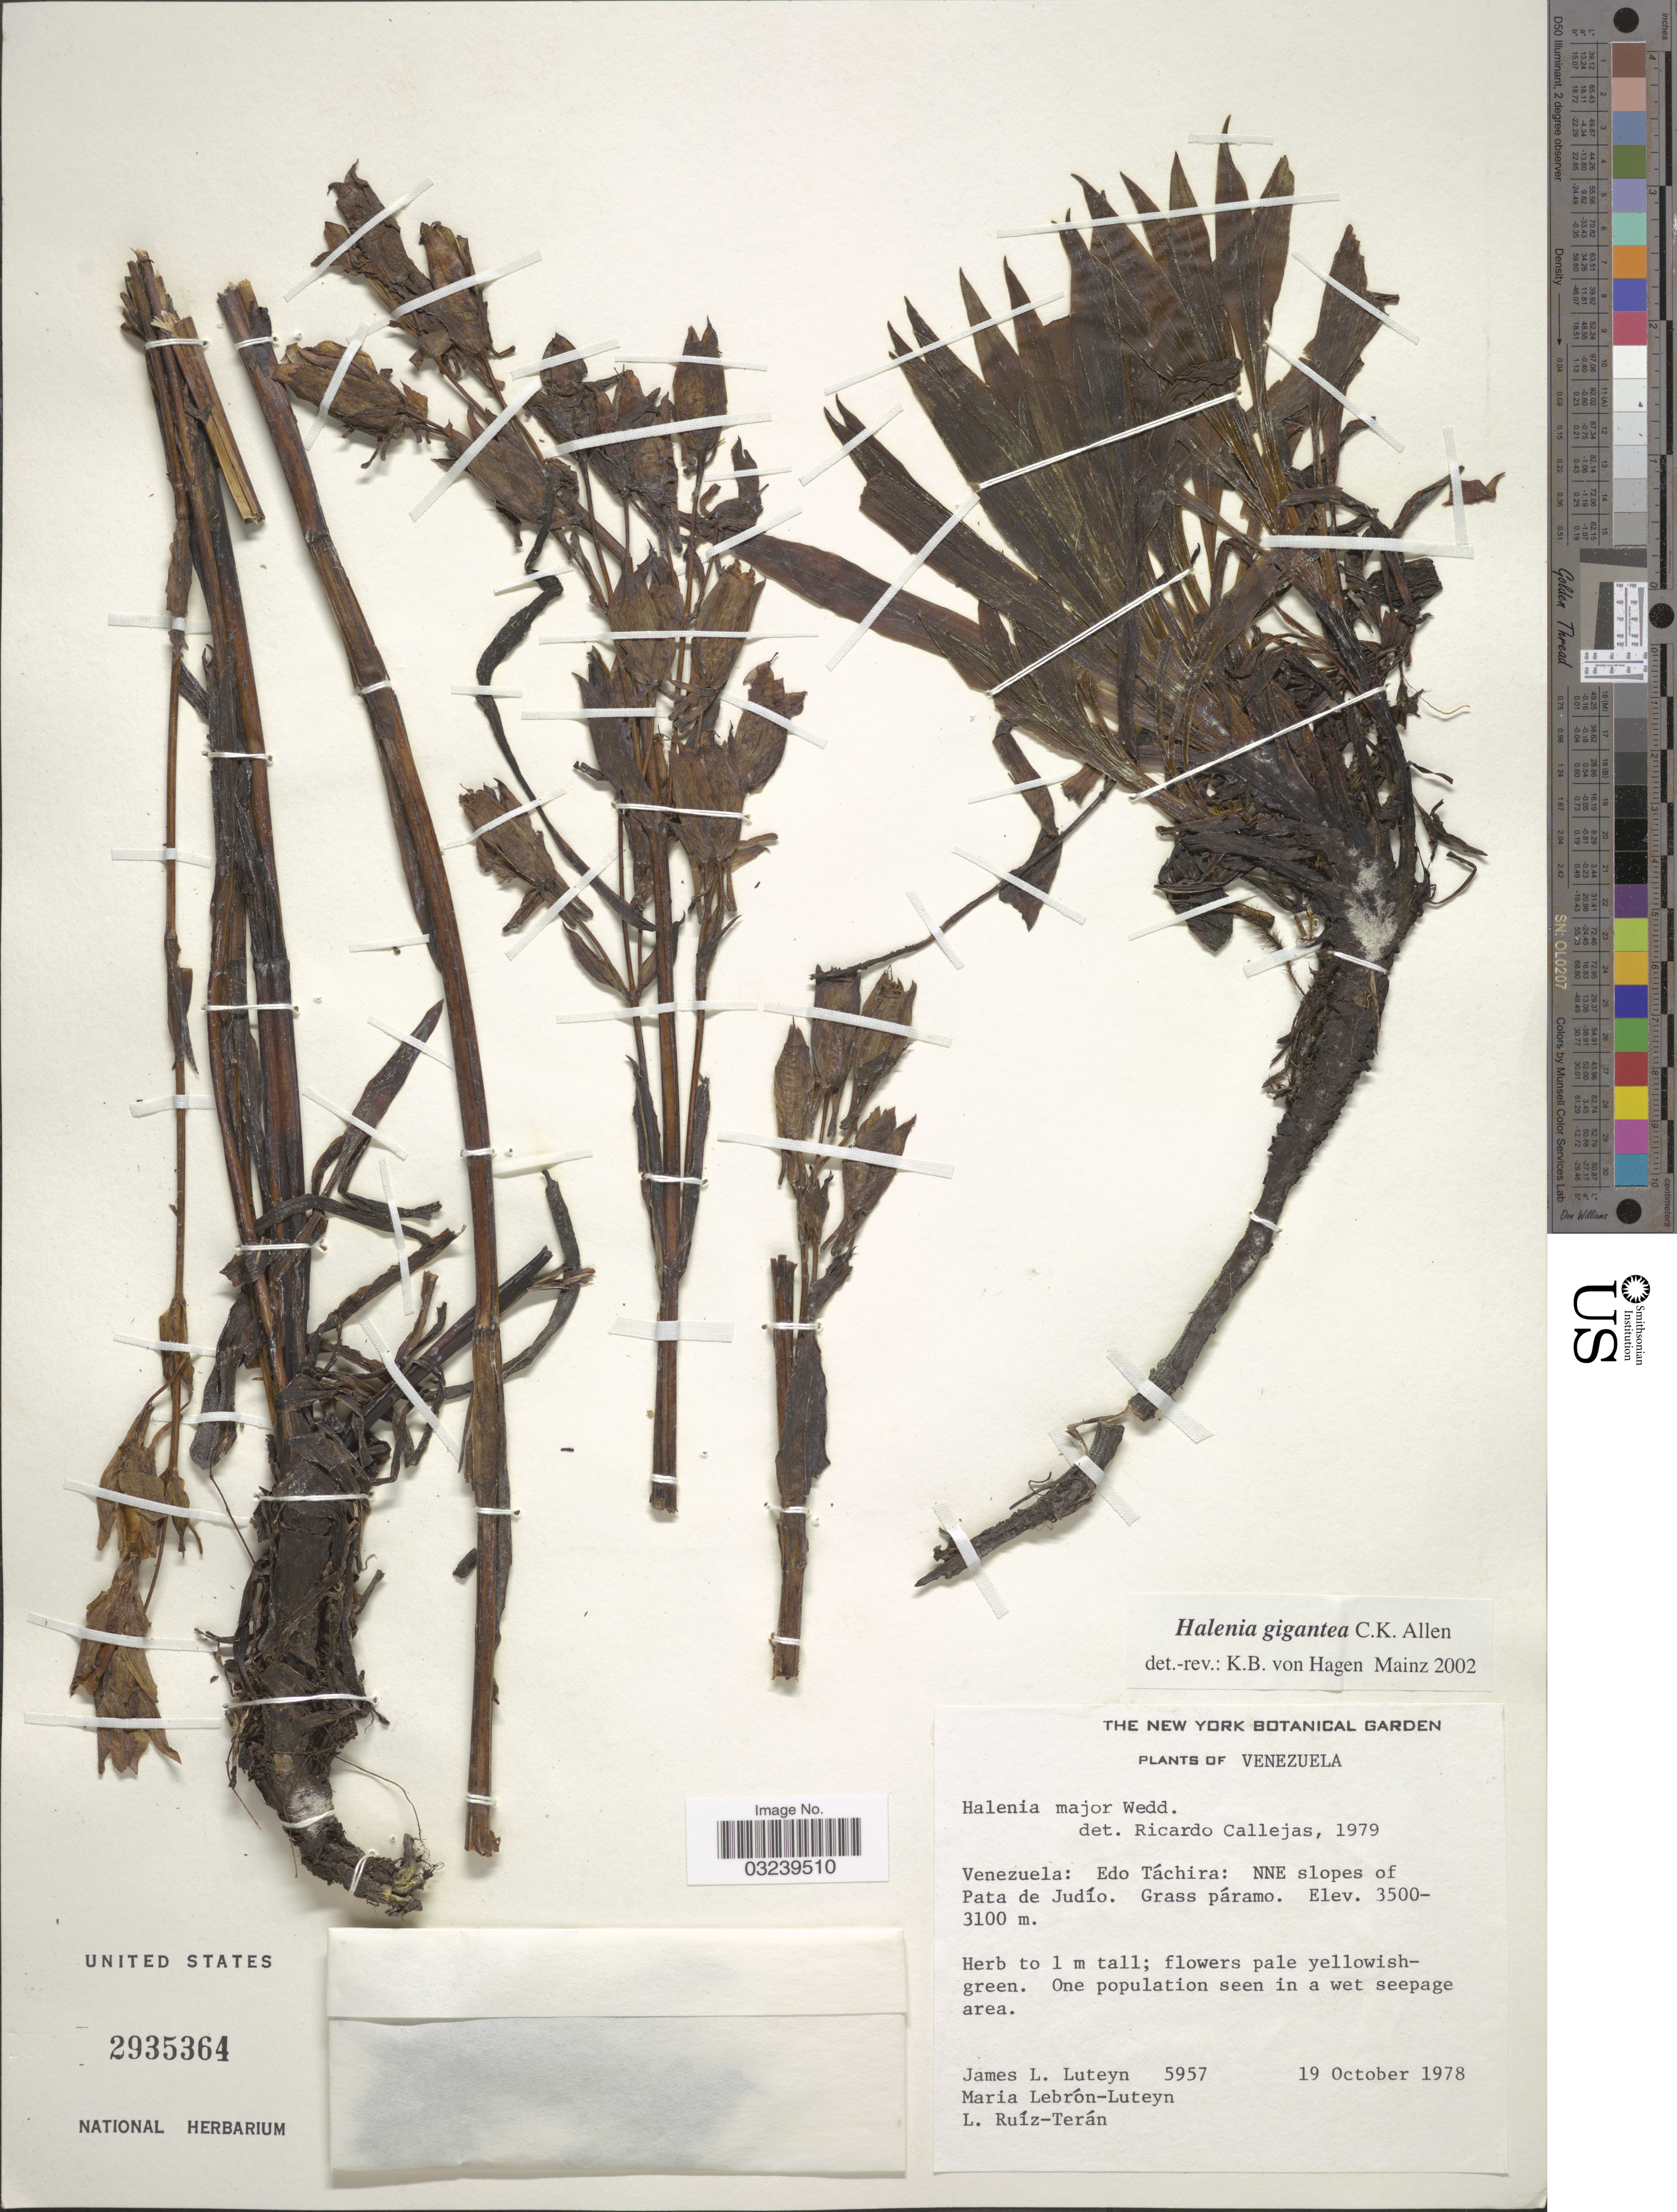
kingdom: Plantae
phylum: Tracheophyta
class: Magnoliopsida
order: Gentianales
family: Gentianaceae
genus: Halenia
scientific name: Halenia gigantea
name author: C.K. Allen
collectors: J. Luteyn, M. L. Lebrón-Luteyn & L. E. Ruíz-Terán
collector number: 5957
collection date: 1978-10-19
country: Venezuela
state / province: Tachira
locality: NNE slopes of Pata de Judío, Grass páramo.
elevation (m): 3100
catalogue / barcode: US 2935364